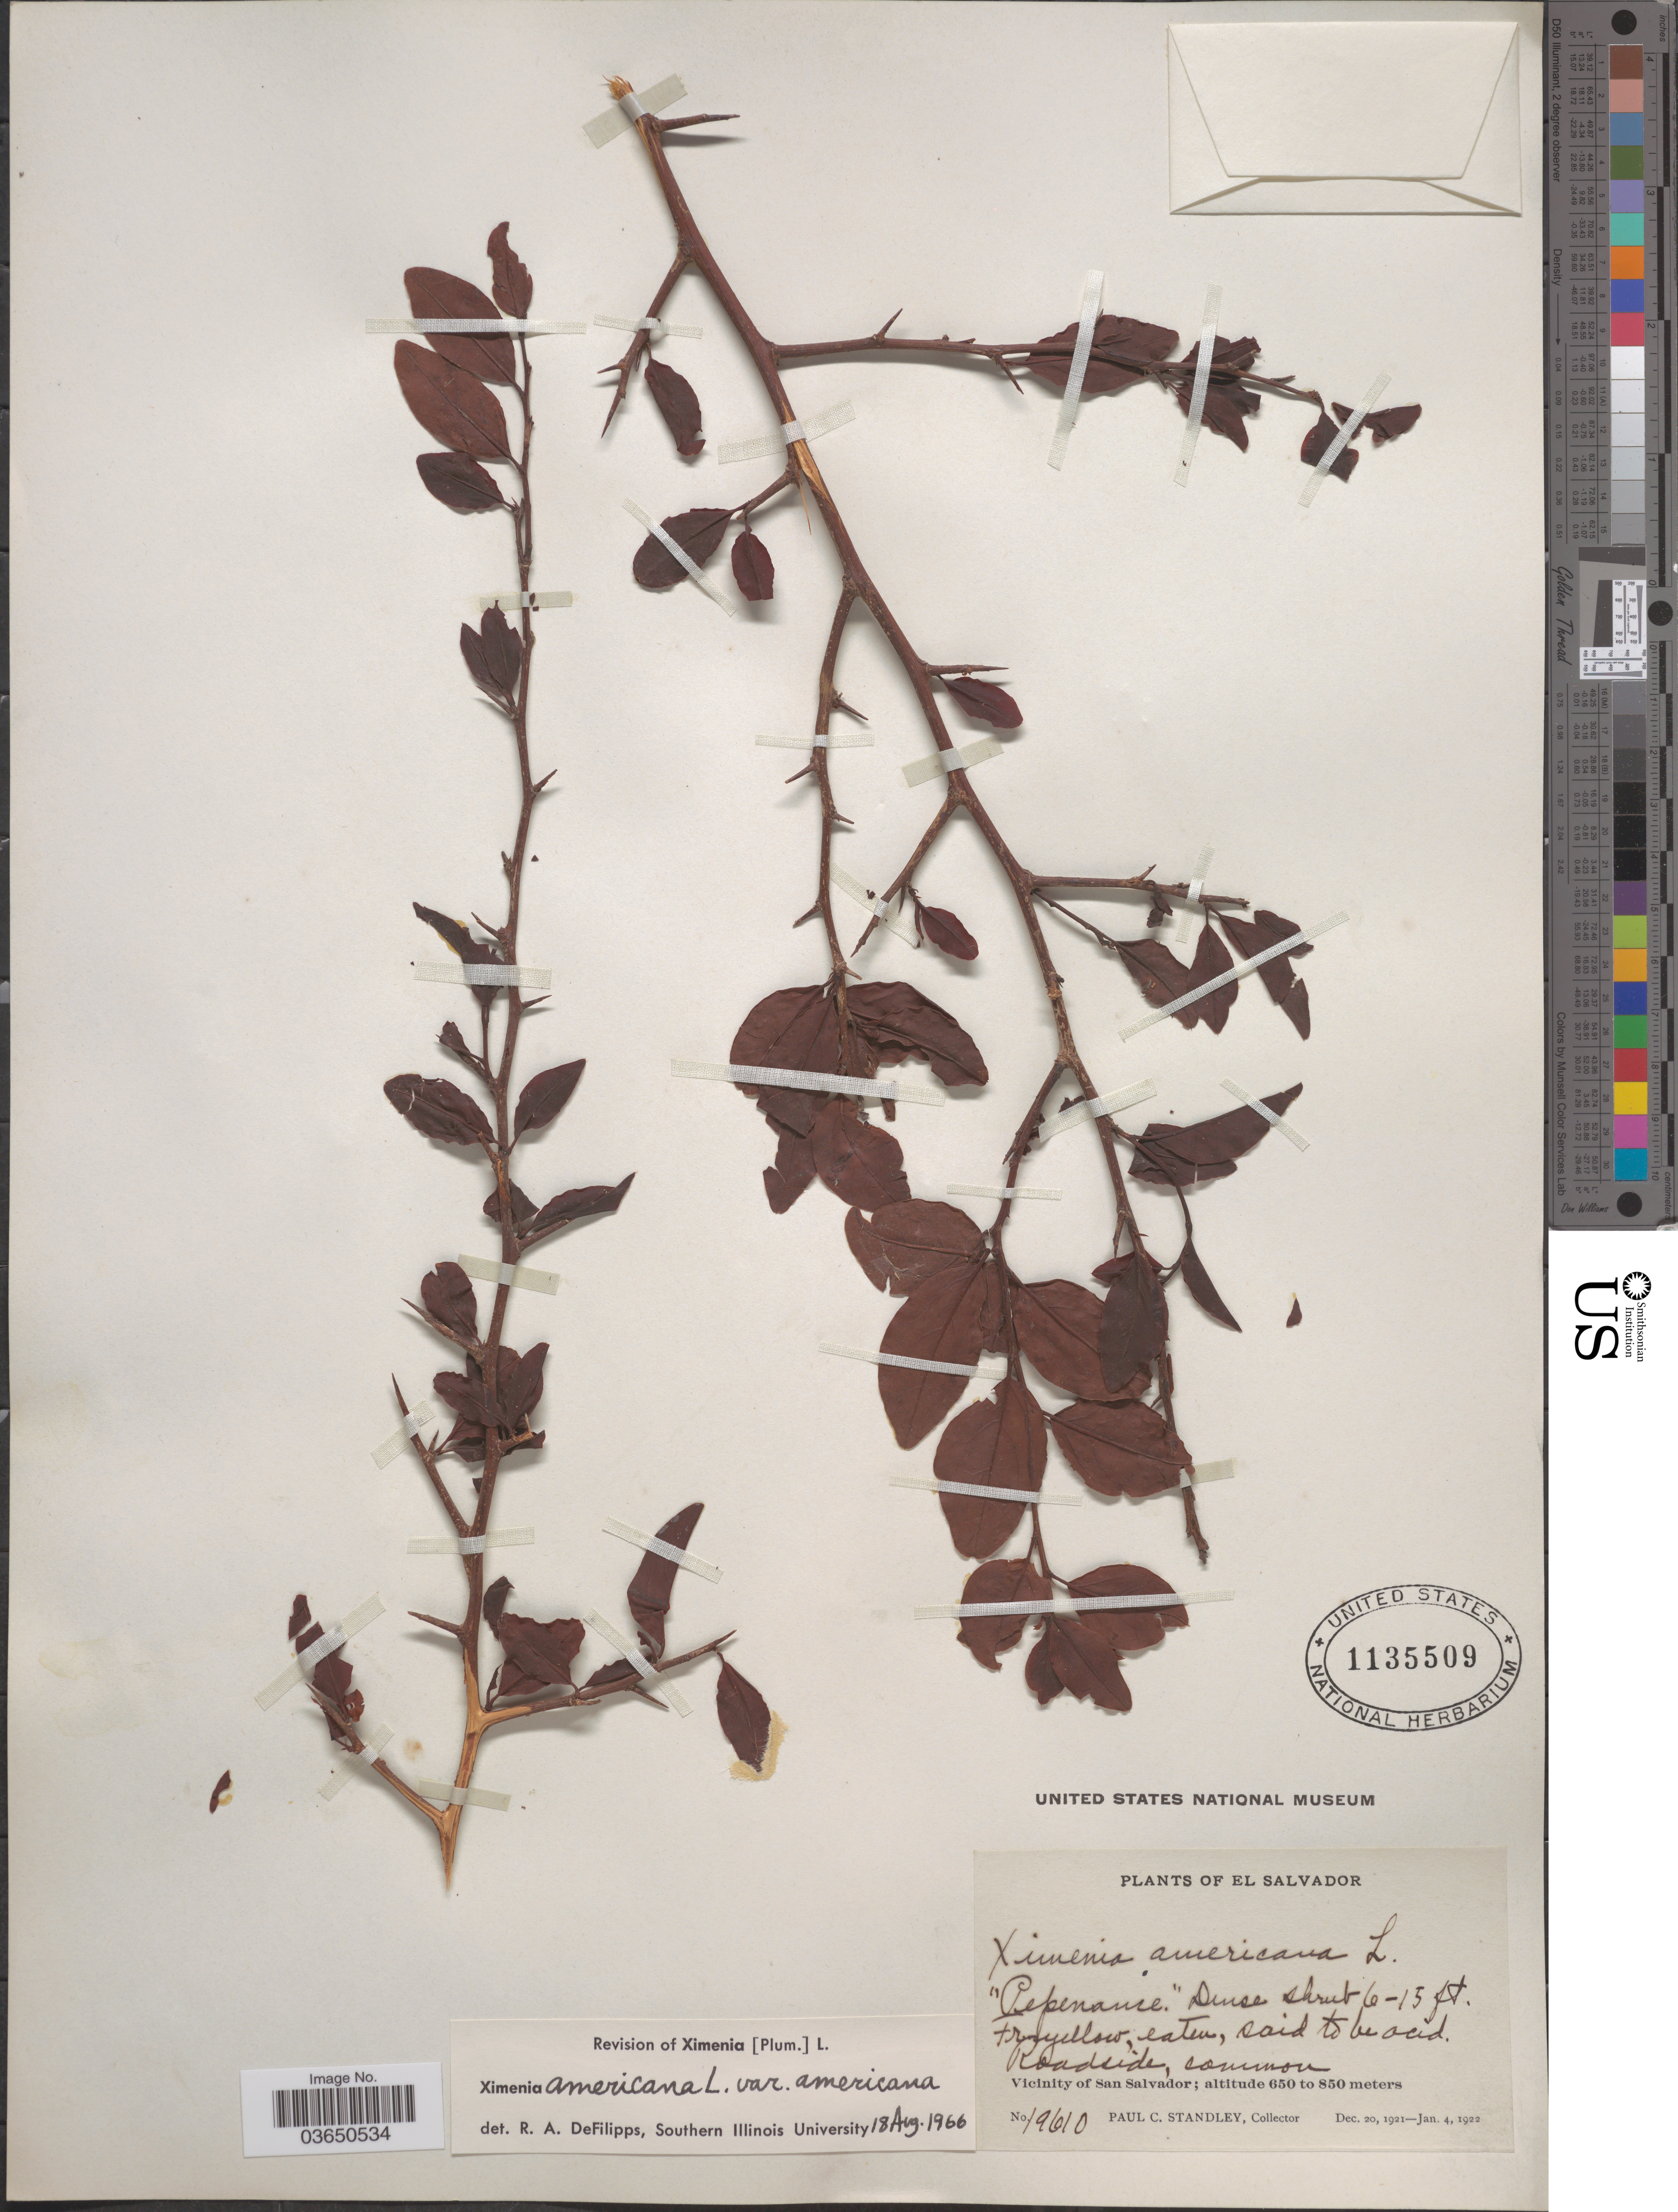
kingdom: Plantae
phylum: Tracheophyta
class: Magnoliopsida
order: Santalales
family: Ximeniaceae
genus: Ximenia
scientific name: Ximenia americana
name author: L.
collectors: P. C. Standley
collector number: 19610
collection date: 1921-12-20/1922-01-04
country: El Salvador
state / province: San Salvador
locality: Roadside. Vicinity of San Salvador.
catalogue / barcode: US 1135509